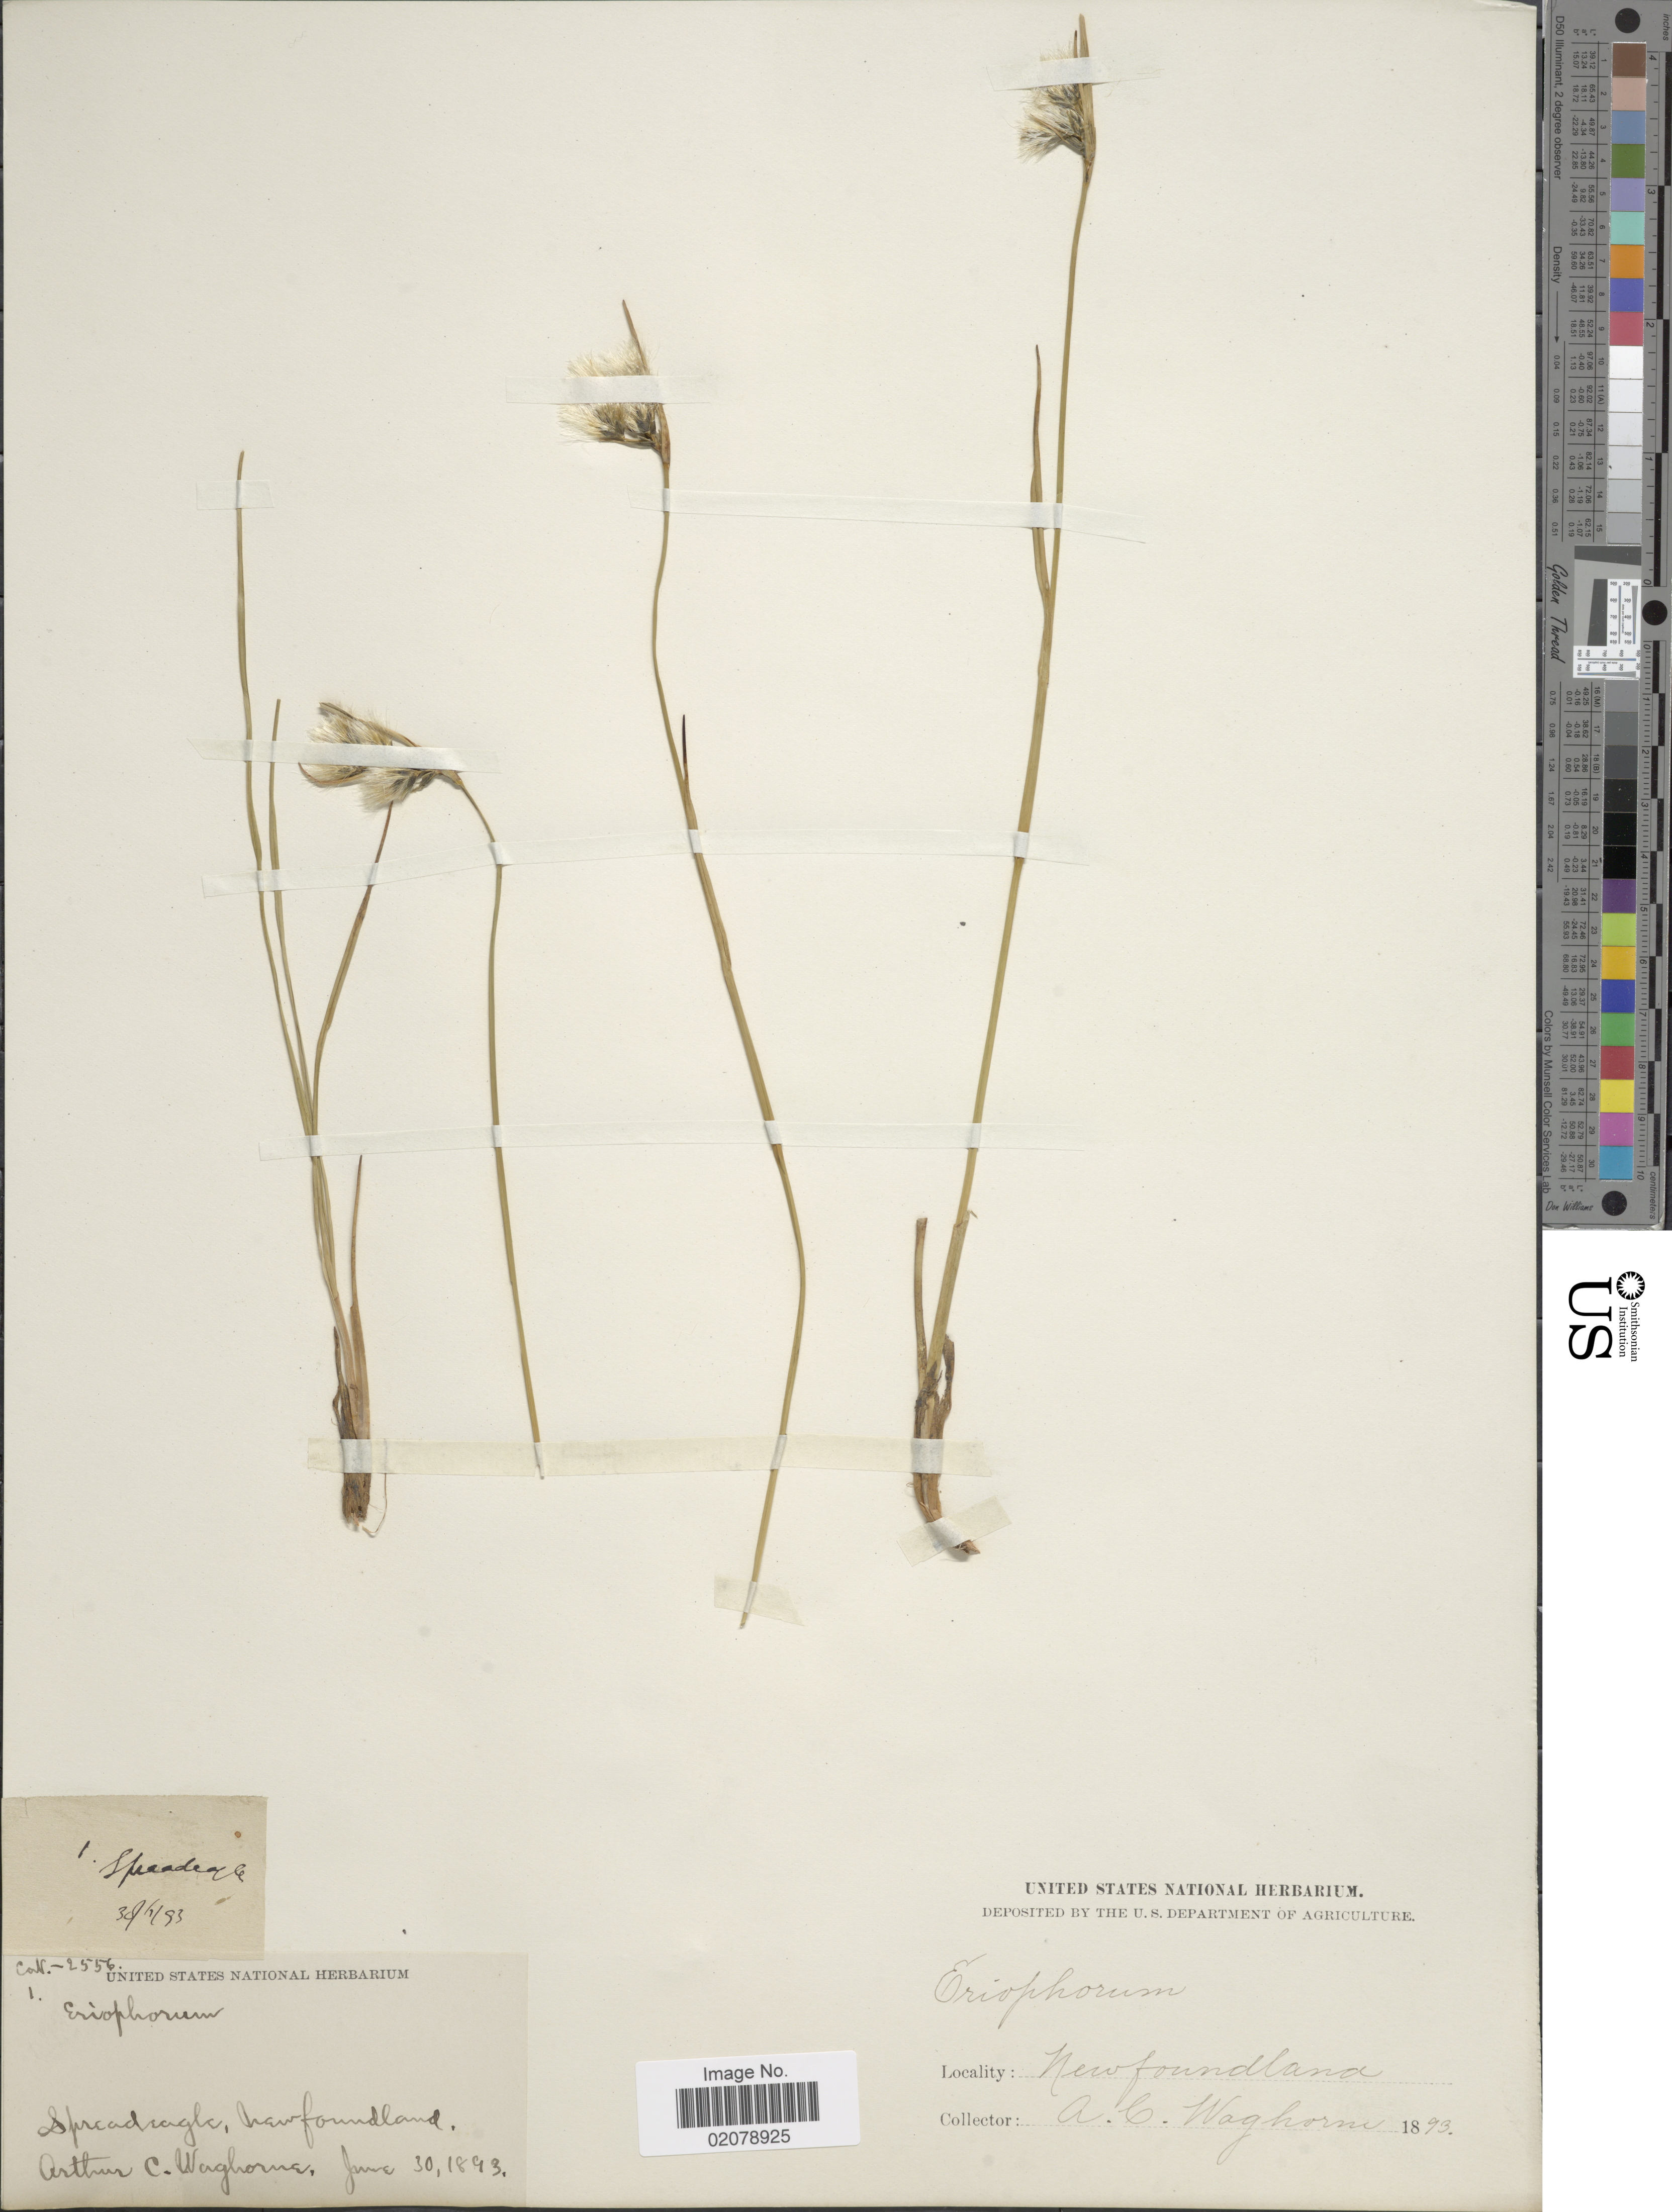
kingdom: Plantae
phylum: Tracheophyta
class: Liliopsida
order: Poales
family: Cyperaceae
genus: Eriophorum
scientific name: Eriophorum viridicarinatum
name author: (Englem.) Fernald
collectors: A. Waghorne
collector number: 1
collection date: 1893-06-30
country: Canada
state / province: Newfoundland and Labrador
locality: Spreadeagle